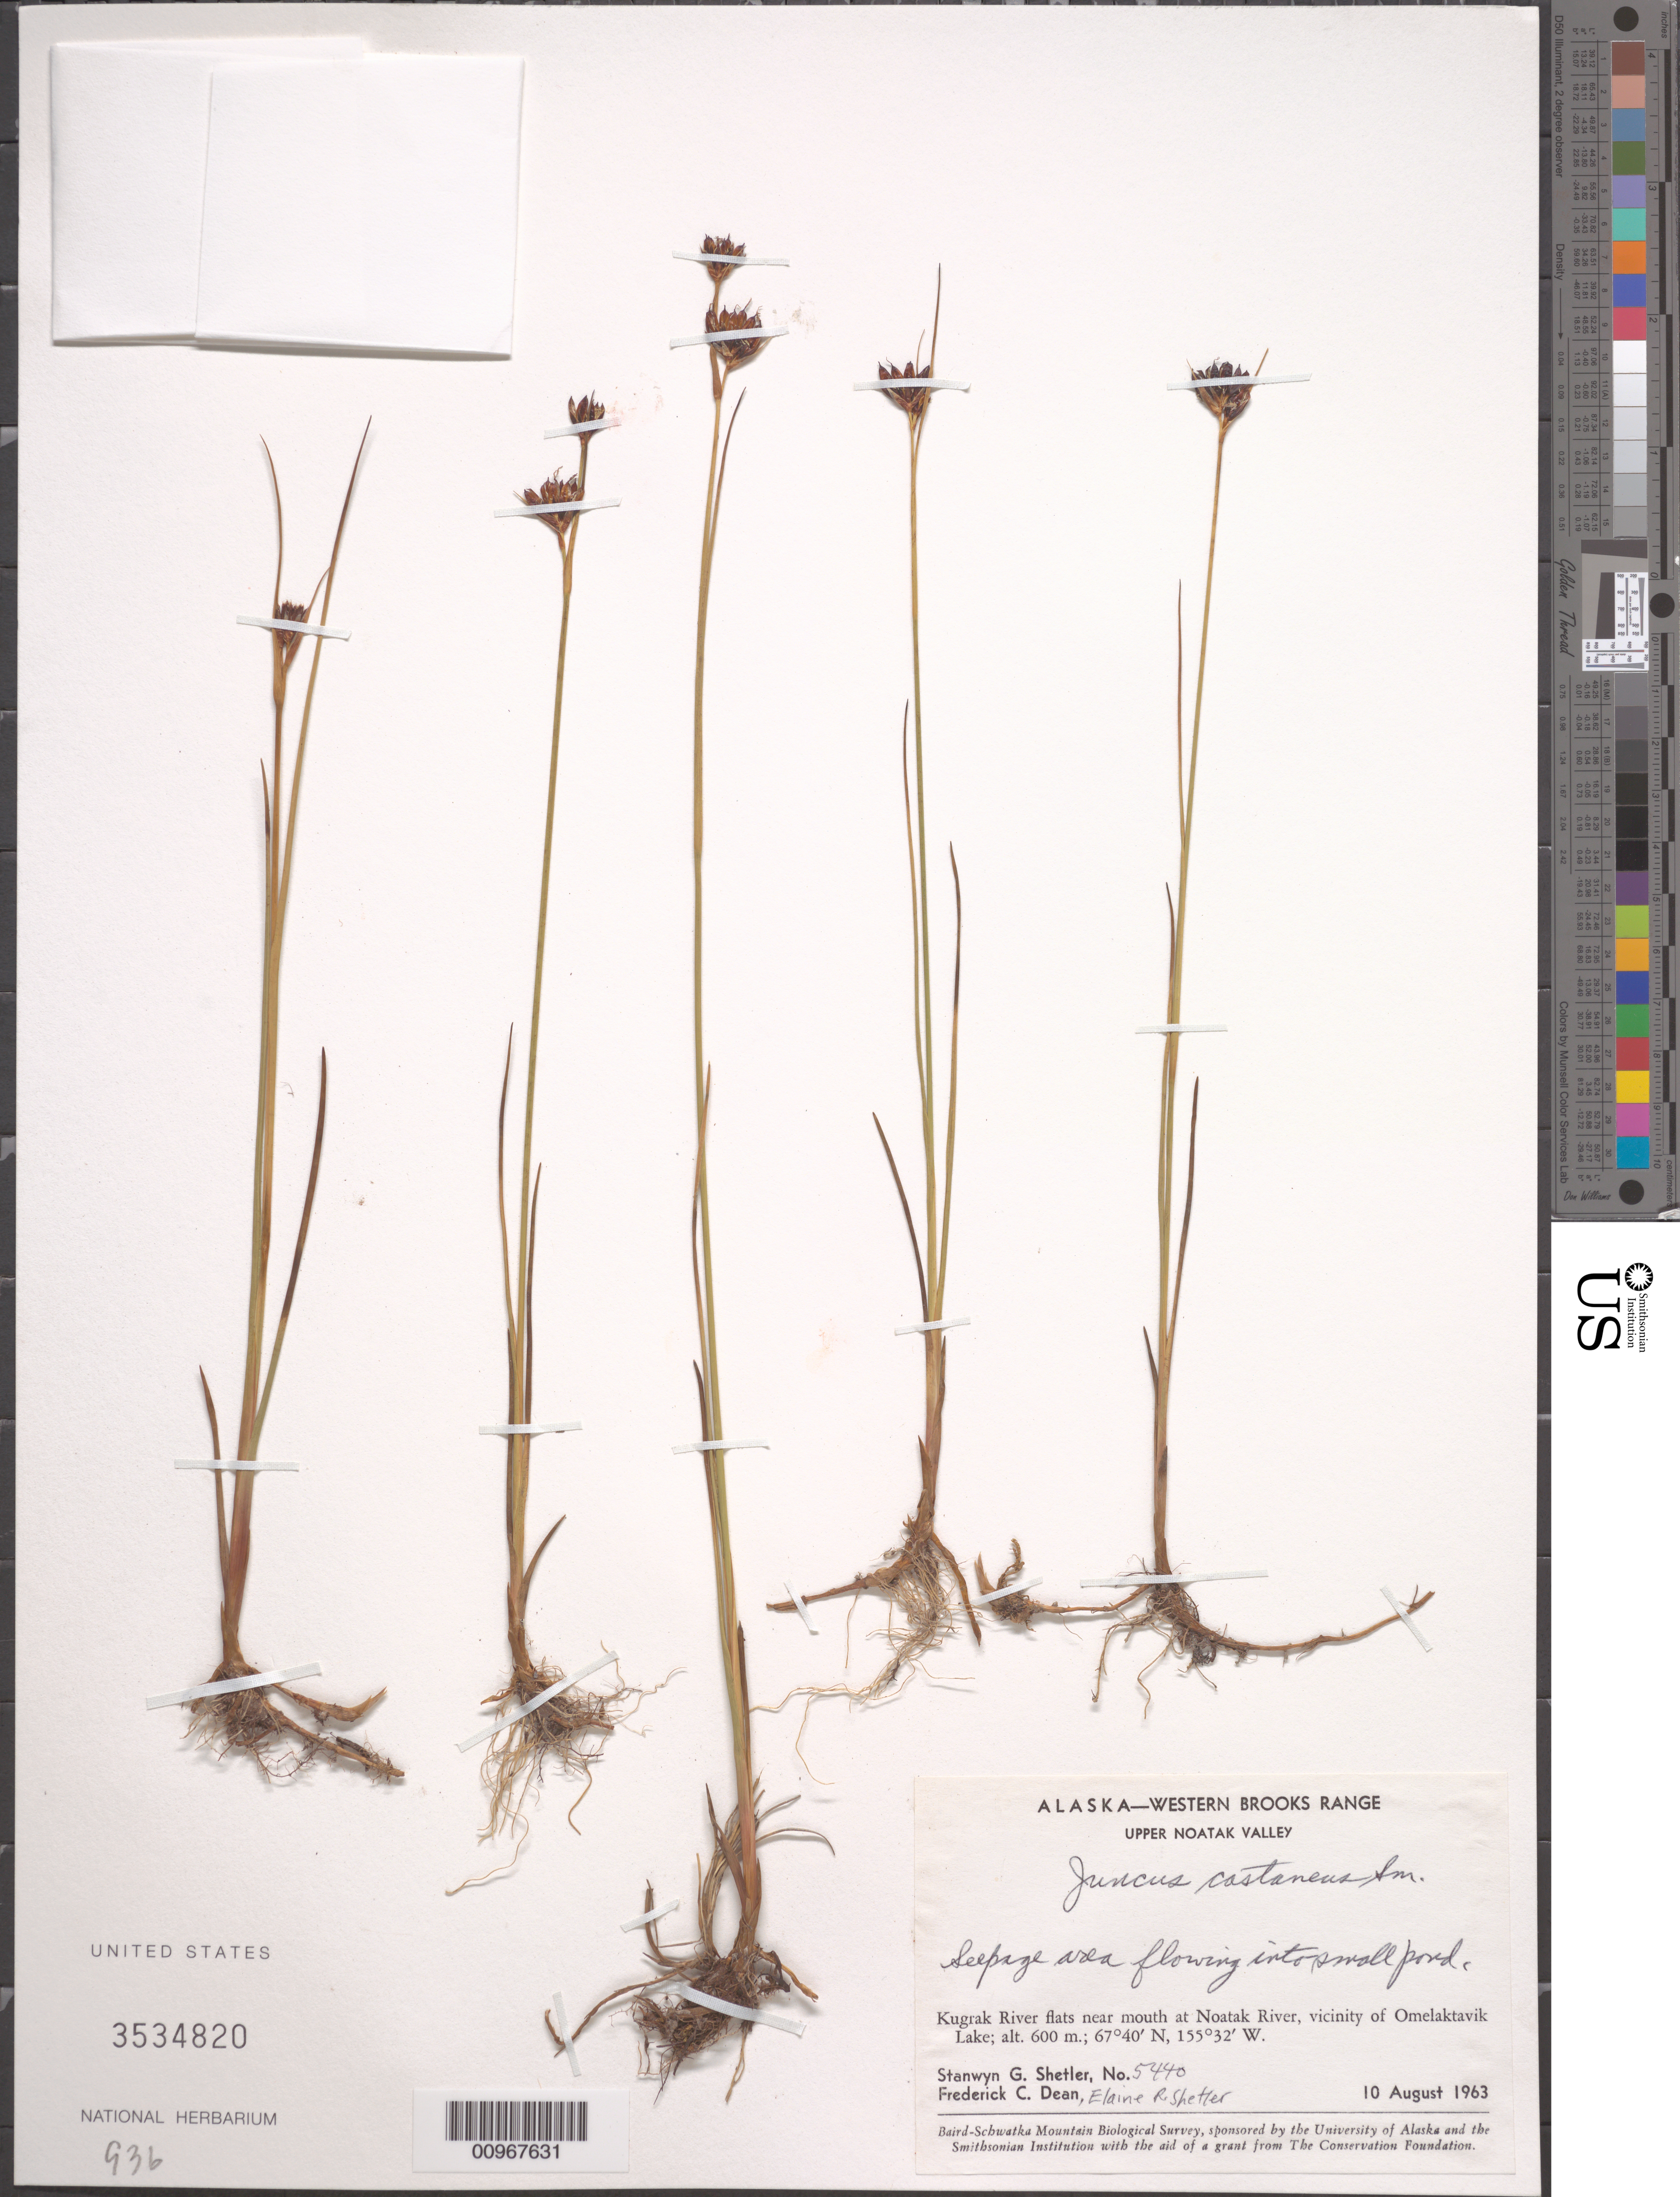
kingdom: Plantae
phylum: Tracheophyta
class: Liliopsida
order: Poales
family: Juncaceae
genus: Juncus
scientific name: Juncus castaneus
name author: Sm.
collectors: S. Shetler, F. C. Dean & E. R. Shetler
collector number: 5440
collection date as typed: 10 Aug 1963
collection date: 1963-08-10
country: United States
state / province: Alaska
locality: Kugrak River flats near mouth at Noatak River, vicinity of Omelaktavik Lake. Western Brooks Range, Upper Noatak Valley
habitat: Seepage area flowing into small pond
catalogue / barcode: US 3534820